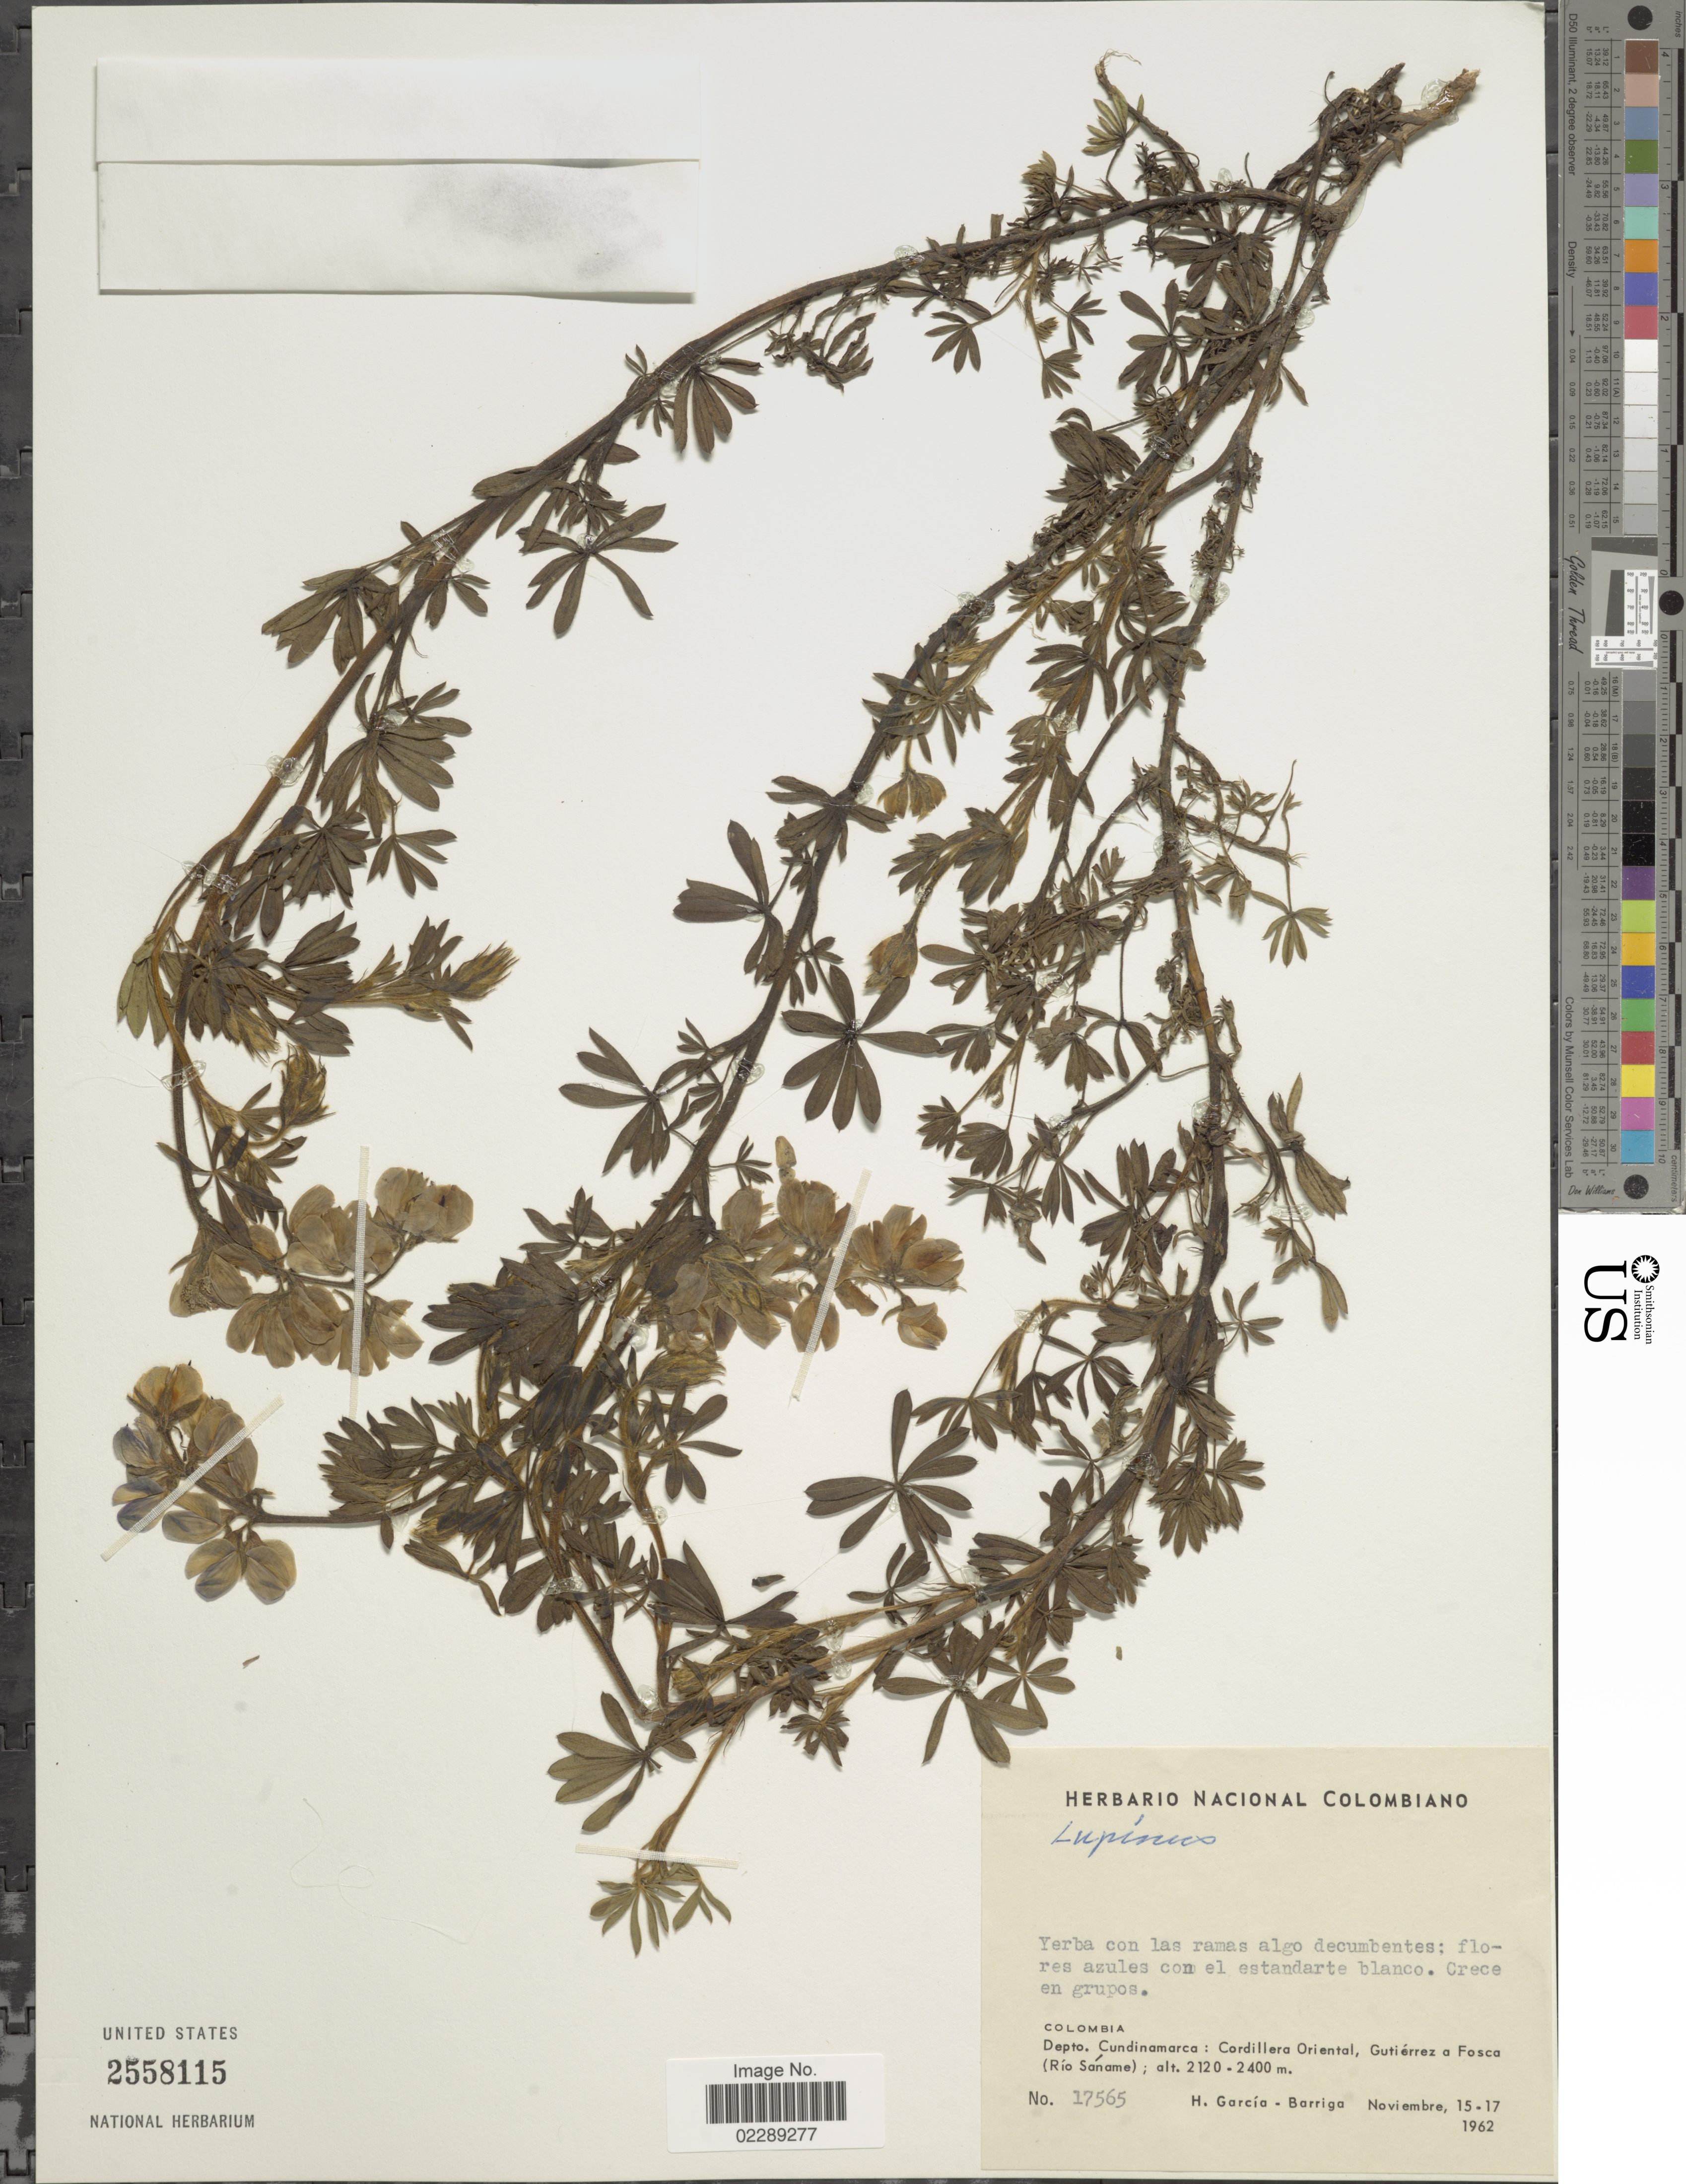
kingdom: Plantae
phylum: Tracheophyta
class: Magnoliopsida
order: Fabales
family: Fabaceae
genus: Lupinus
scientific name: Lupinus sp.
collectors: H. García Barriga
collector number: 17565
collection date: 1962-11-15/1962-11-17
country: Colombia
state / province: Cundinamarca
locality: Depto. Cundinamarca: Cordillera Oriental, Gutiérrez a Fosca (Río Sáname)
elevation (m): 2120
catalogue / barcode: US 2558115